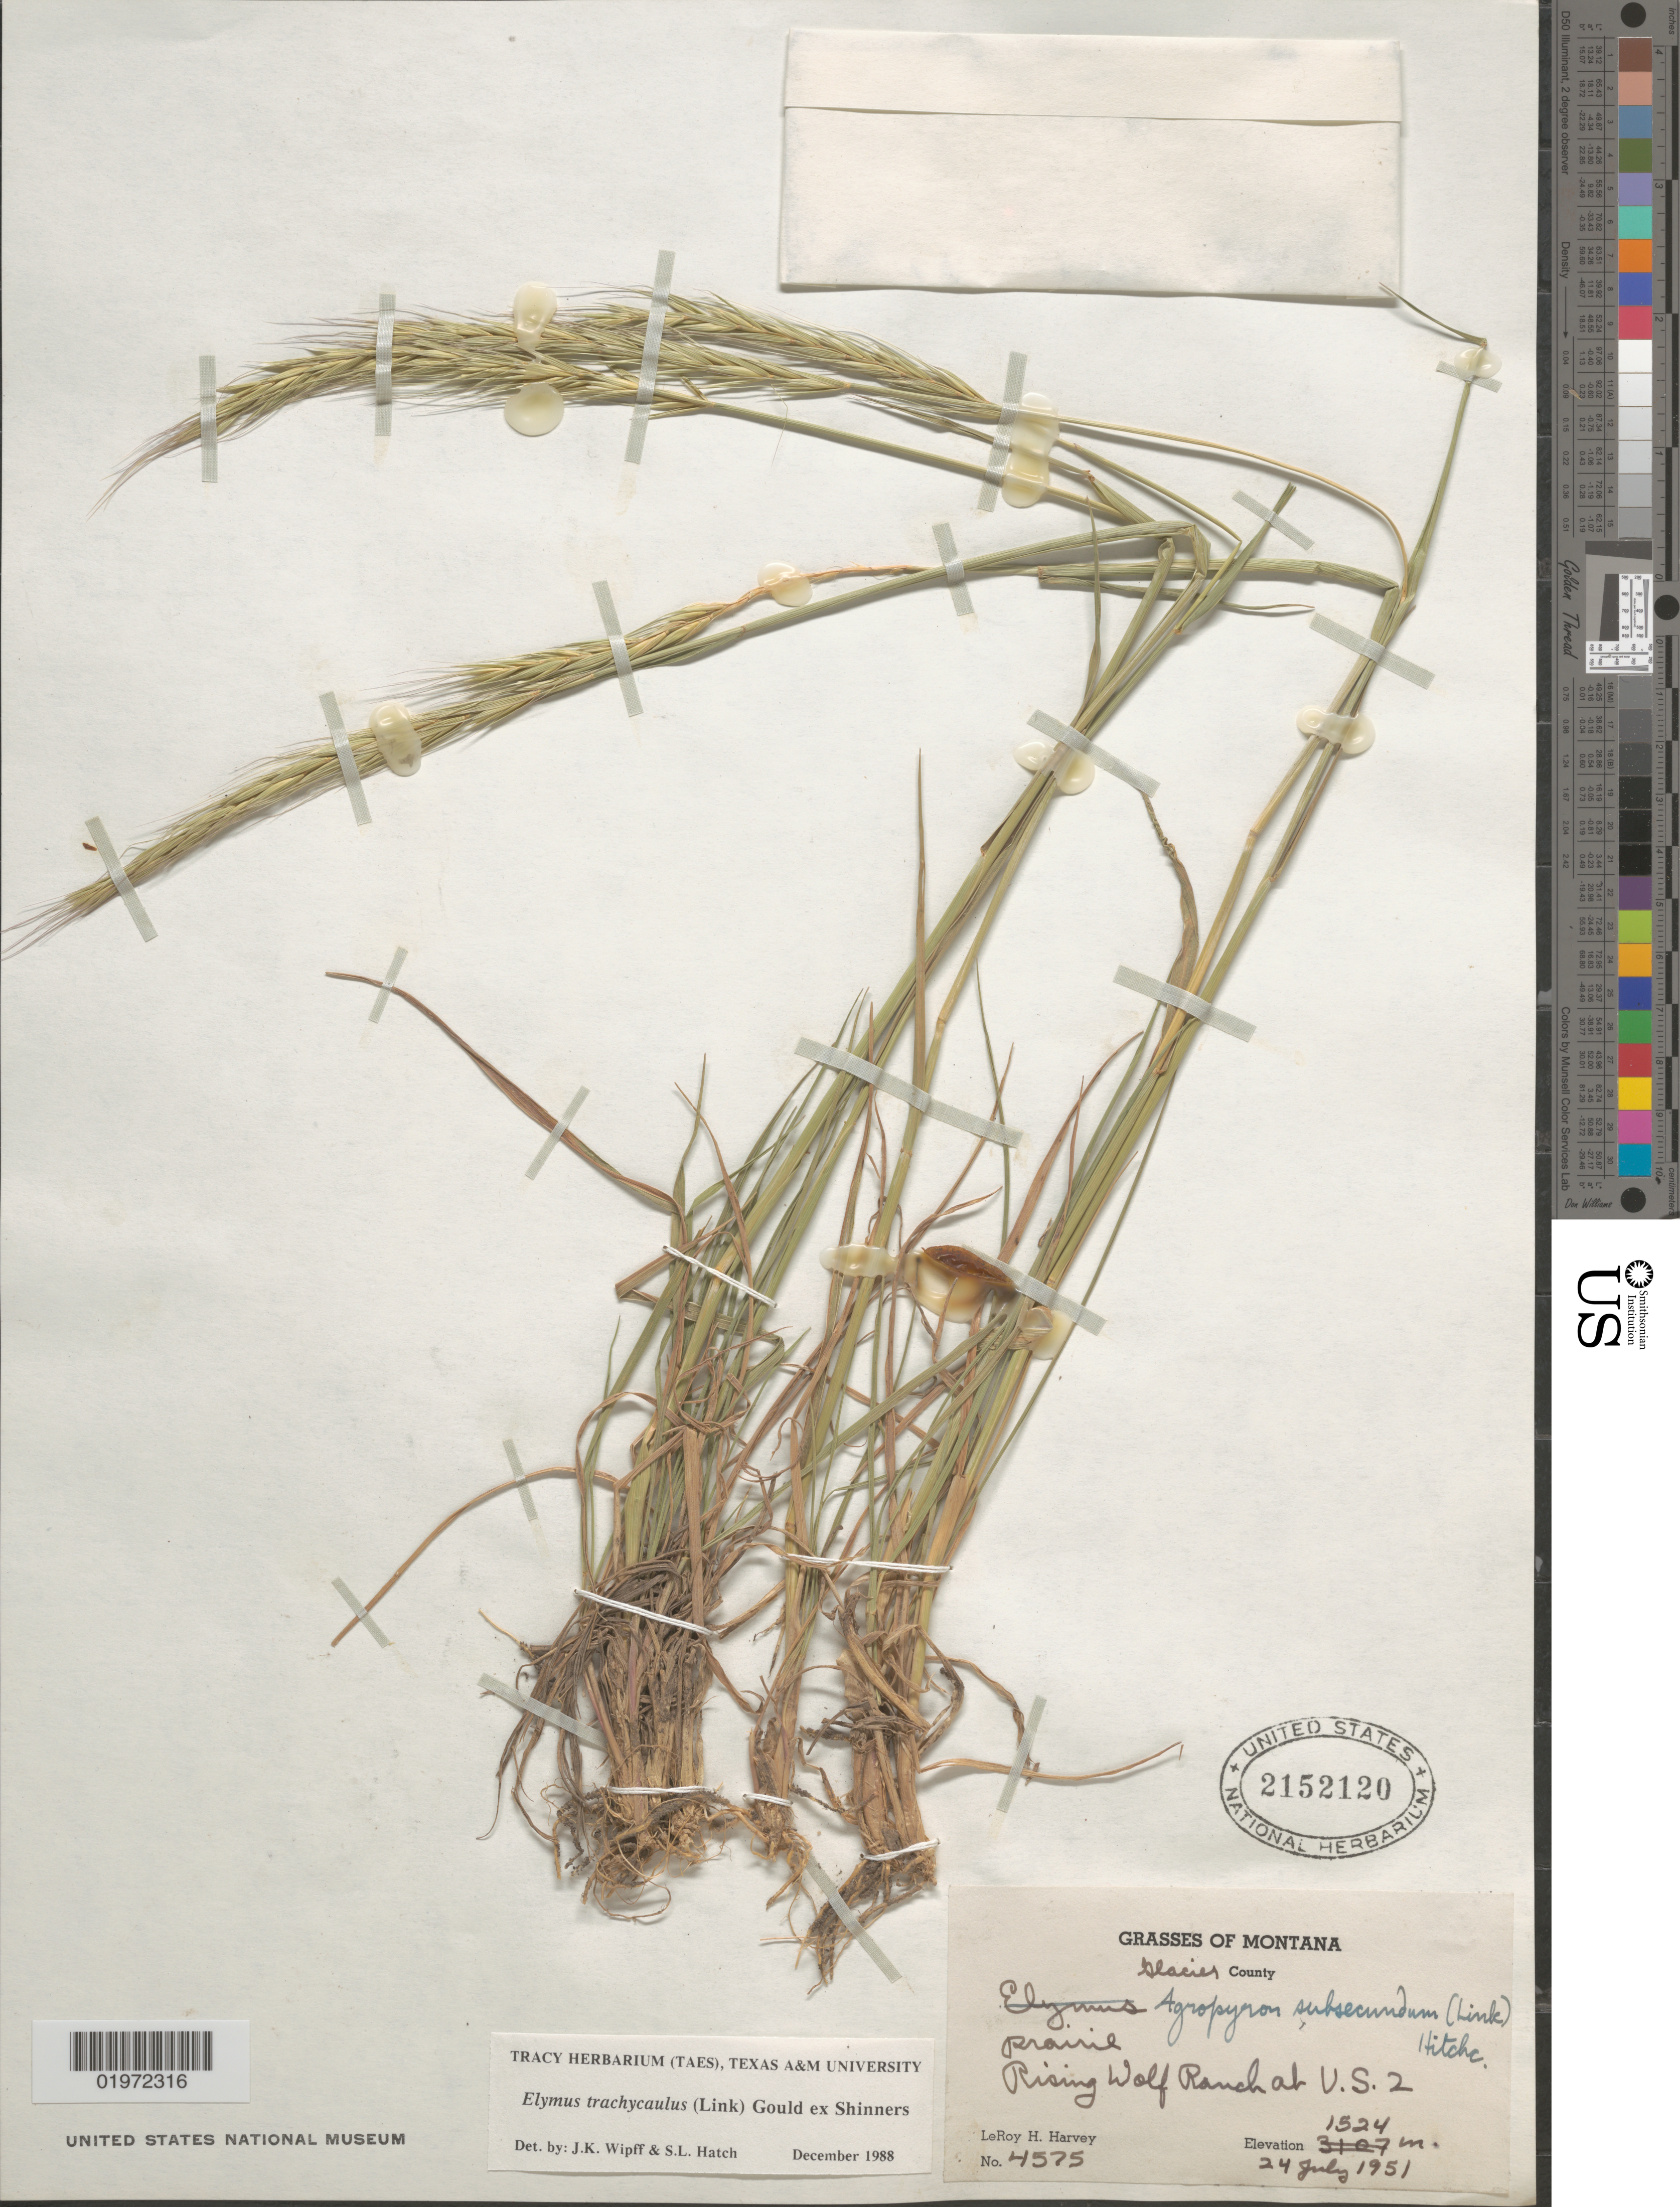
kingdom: Plantae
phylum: Tracheophyta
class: Liliopsida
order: Poales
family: Poaceae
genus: Elymus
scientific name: Elymus trachycaulus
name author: (Link) Gould ex Shinners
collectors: L. H. Harvey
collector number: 4575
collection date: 1951-07-24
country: United States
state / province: Montana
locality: Glacier County. Prairie. Rising Wolf Ranch at U.S.2.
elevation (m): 1524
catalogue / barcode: US 2152120